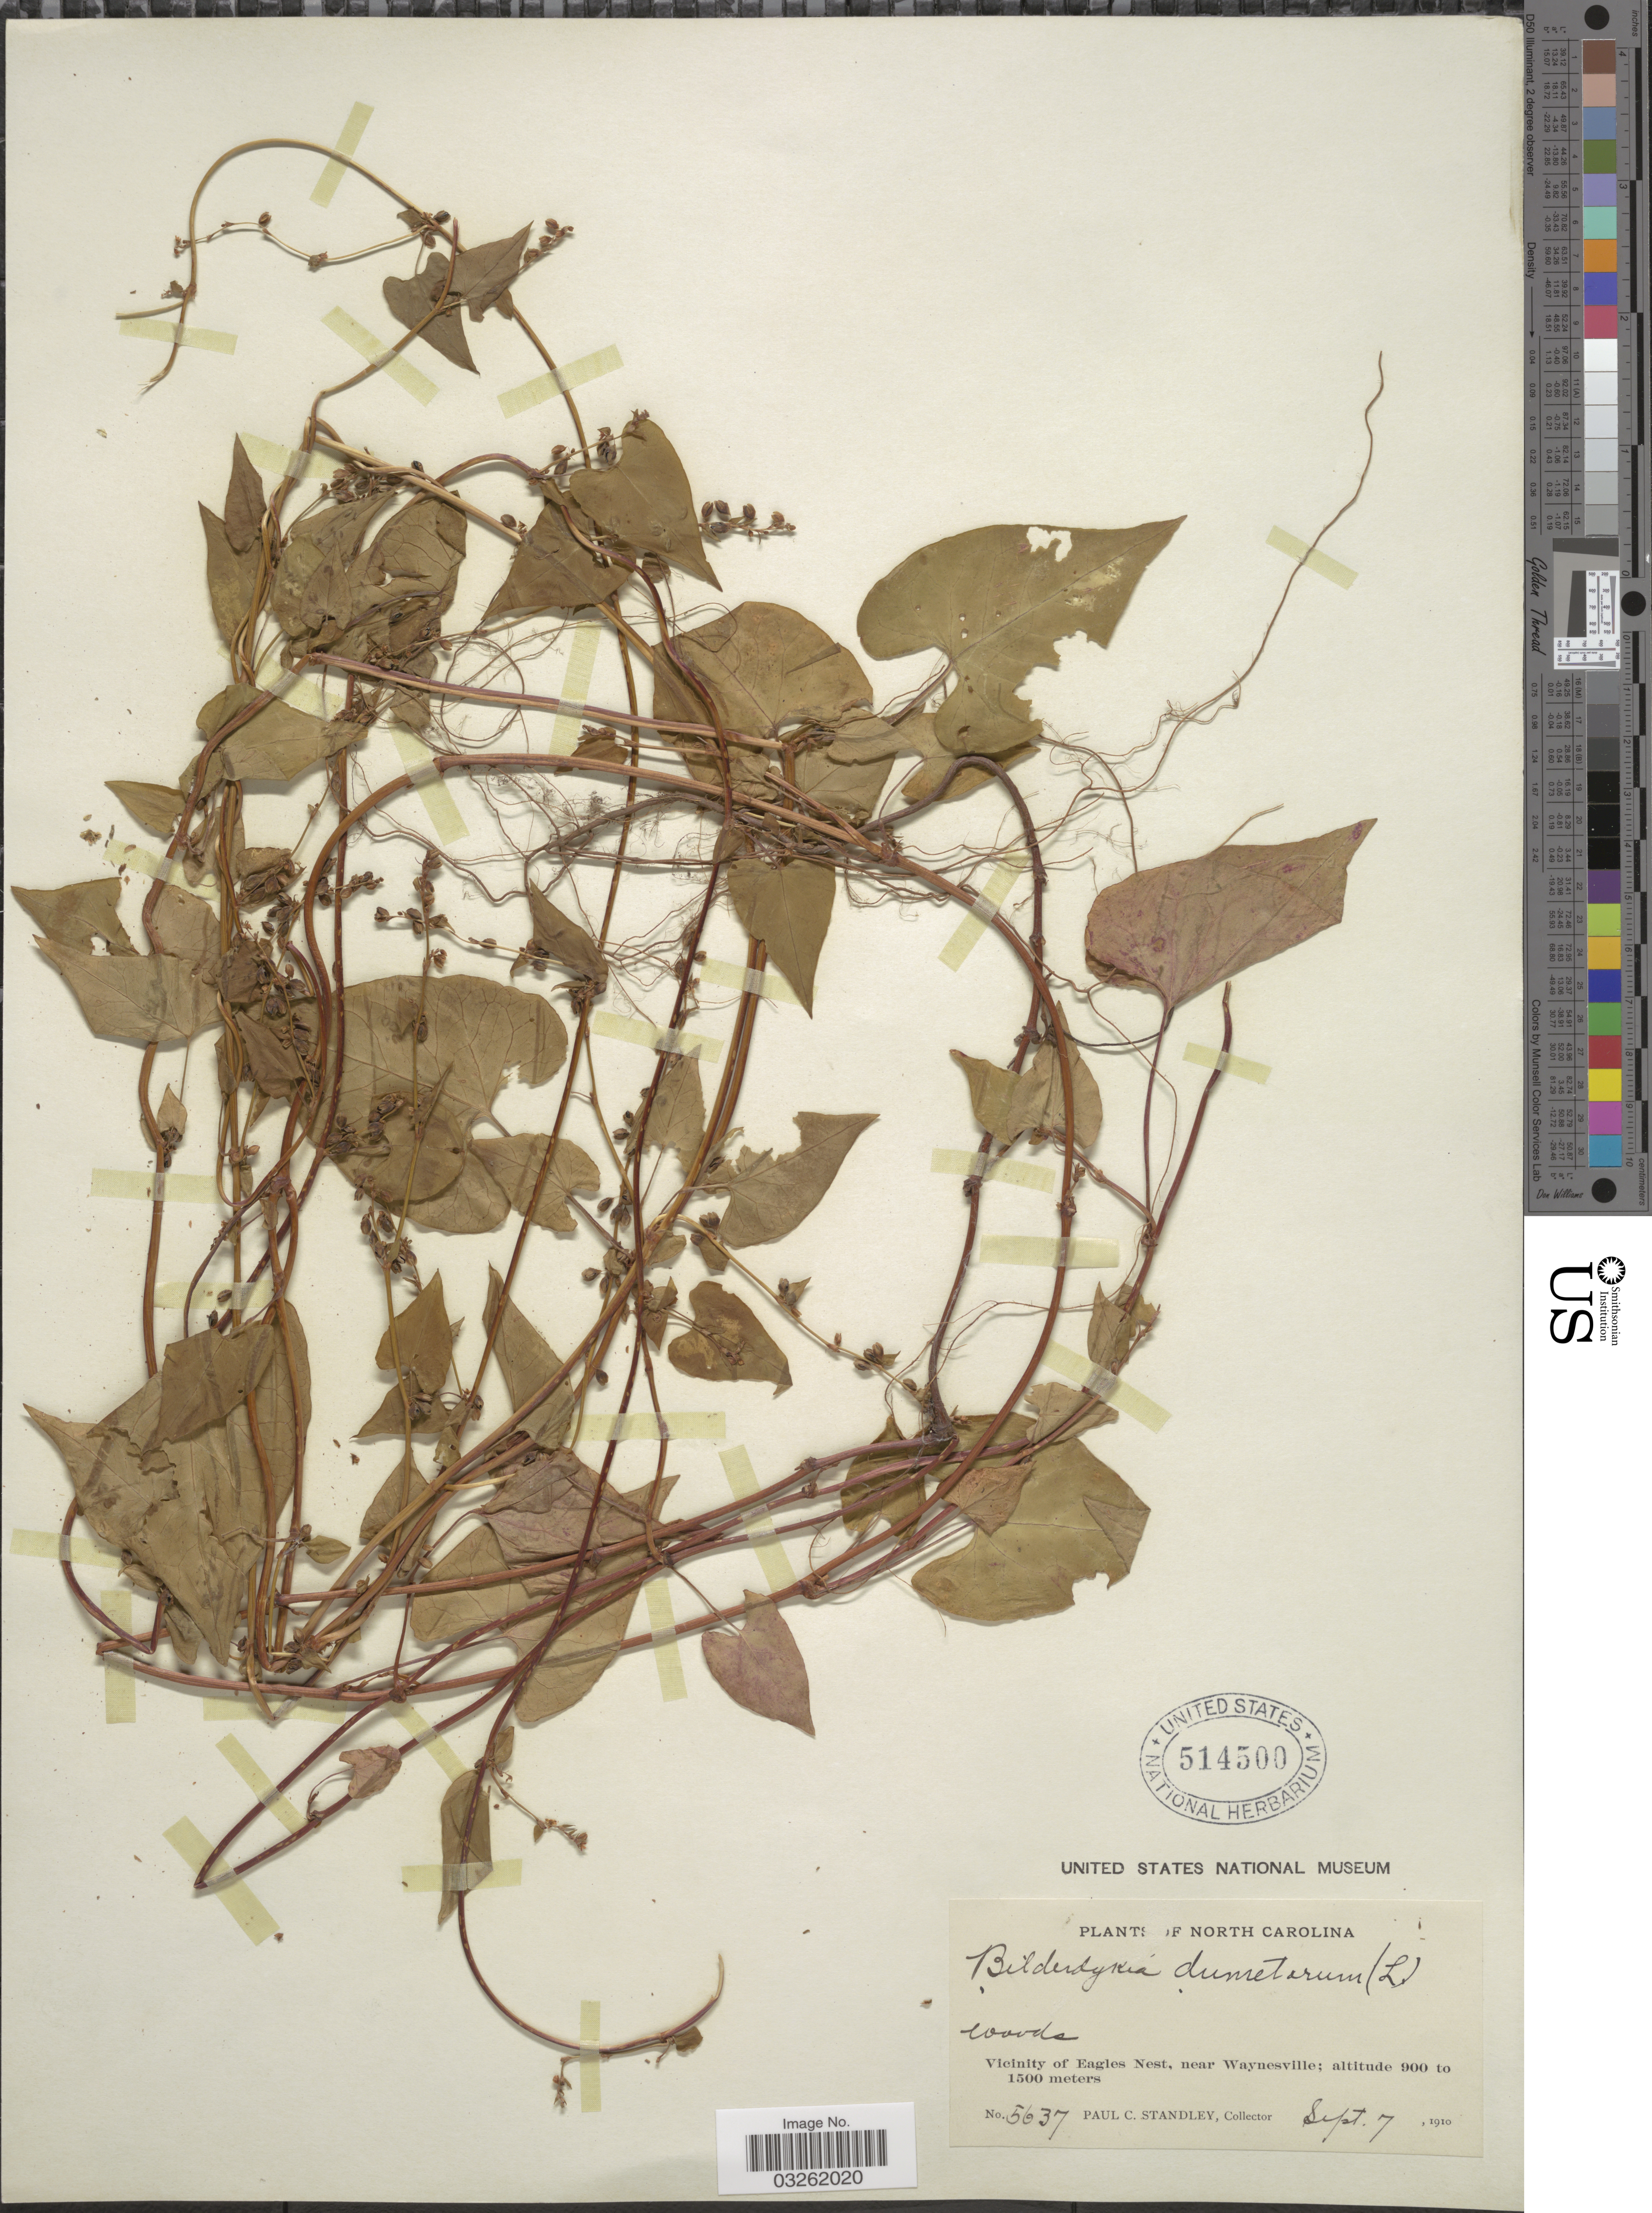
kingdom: Plantae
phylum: Tracheophyta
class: Magnoliopsida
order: Caryophyllales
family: Polygonaceae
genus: Fallopia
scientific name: Fallopia scandens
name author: (L.) Holub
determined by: Strong, Mark T., (BOT), Smithsonian Institution - National Museum of Natural History (UNITED STATES)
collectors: P. C. Standley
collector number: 5637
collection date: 1910-09-07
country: United States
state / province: North Carolina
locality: Vicinity of Eagles Nest, near Waynesville.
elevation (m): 900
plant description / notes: Fallopia cristata (Engelm. & A. Gray) Holub here treated as a heterotypic synonym.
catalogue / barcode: US 514500